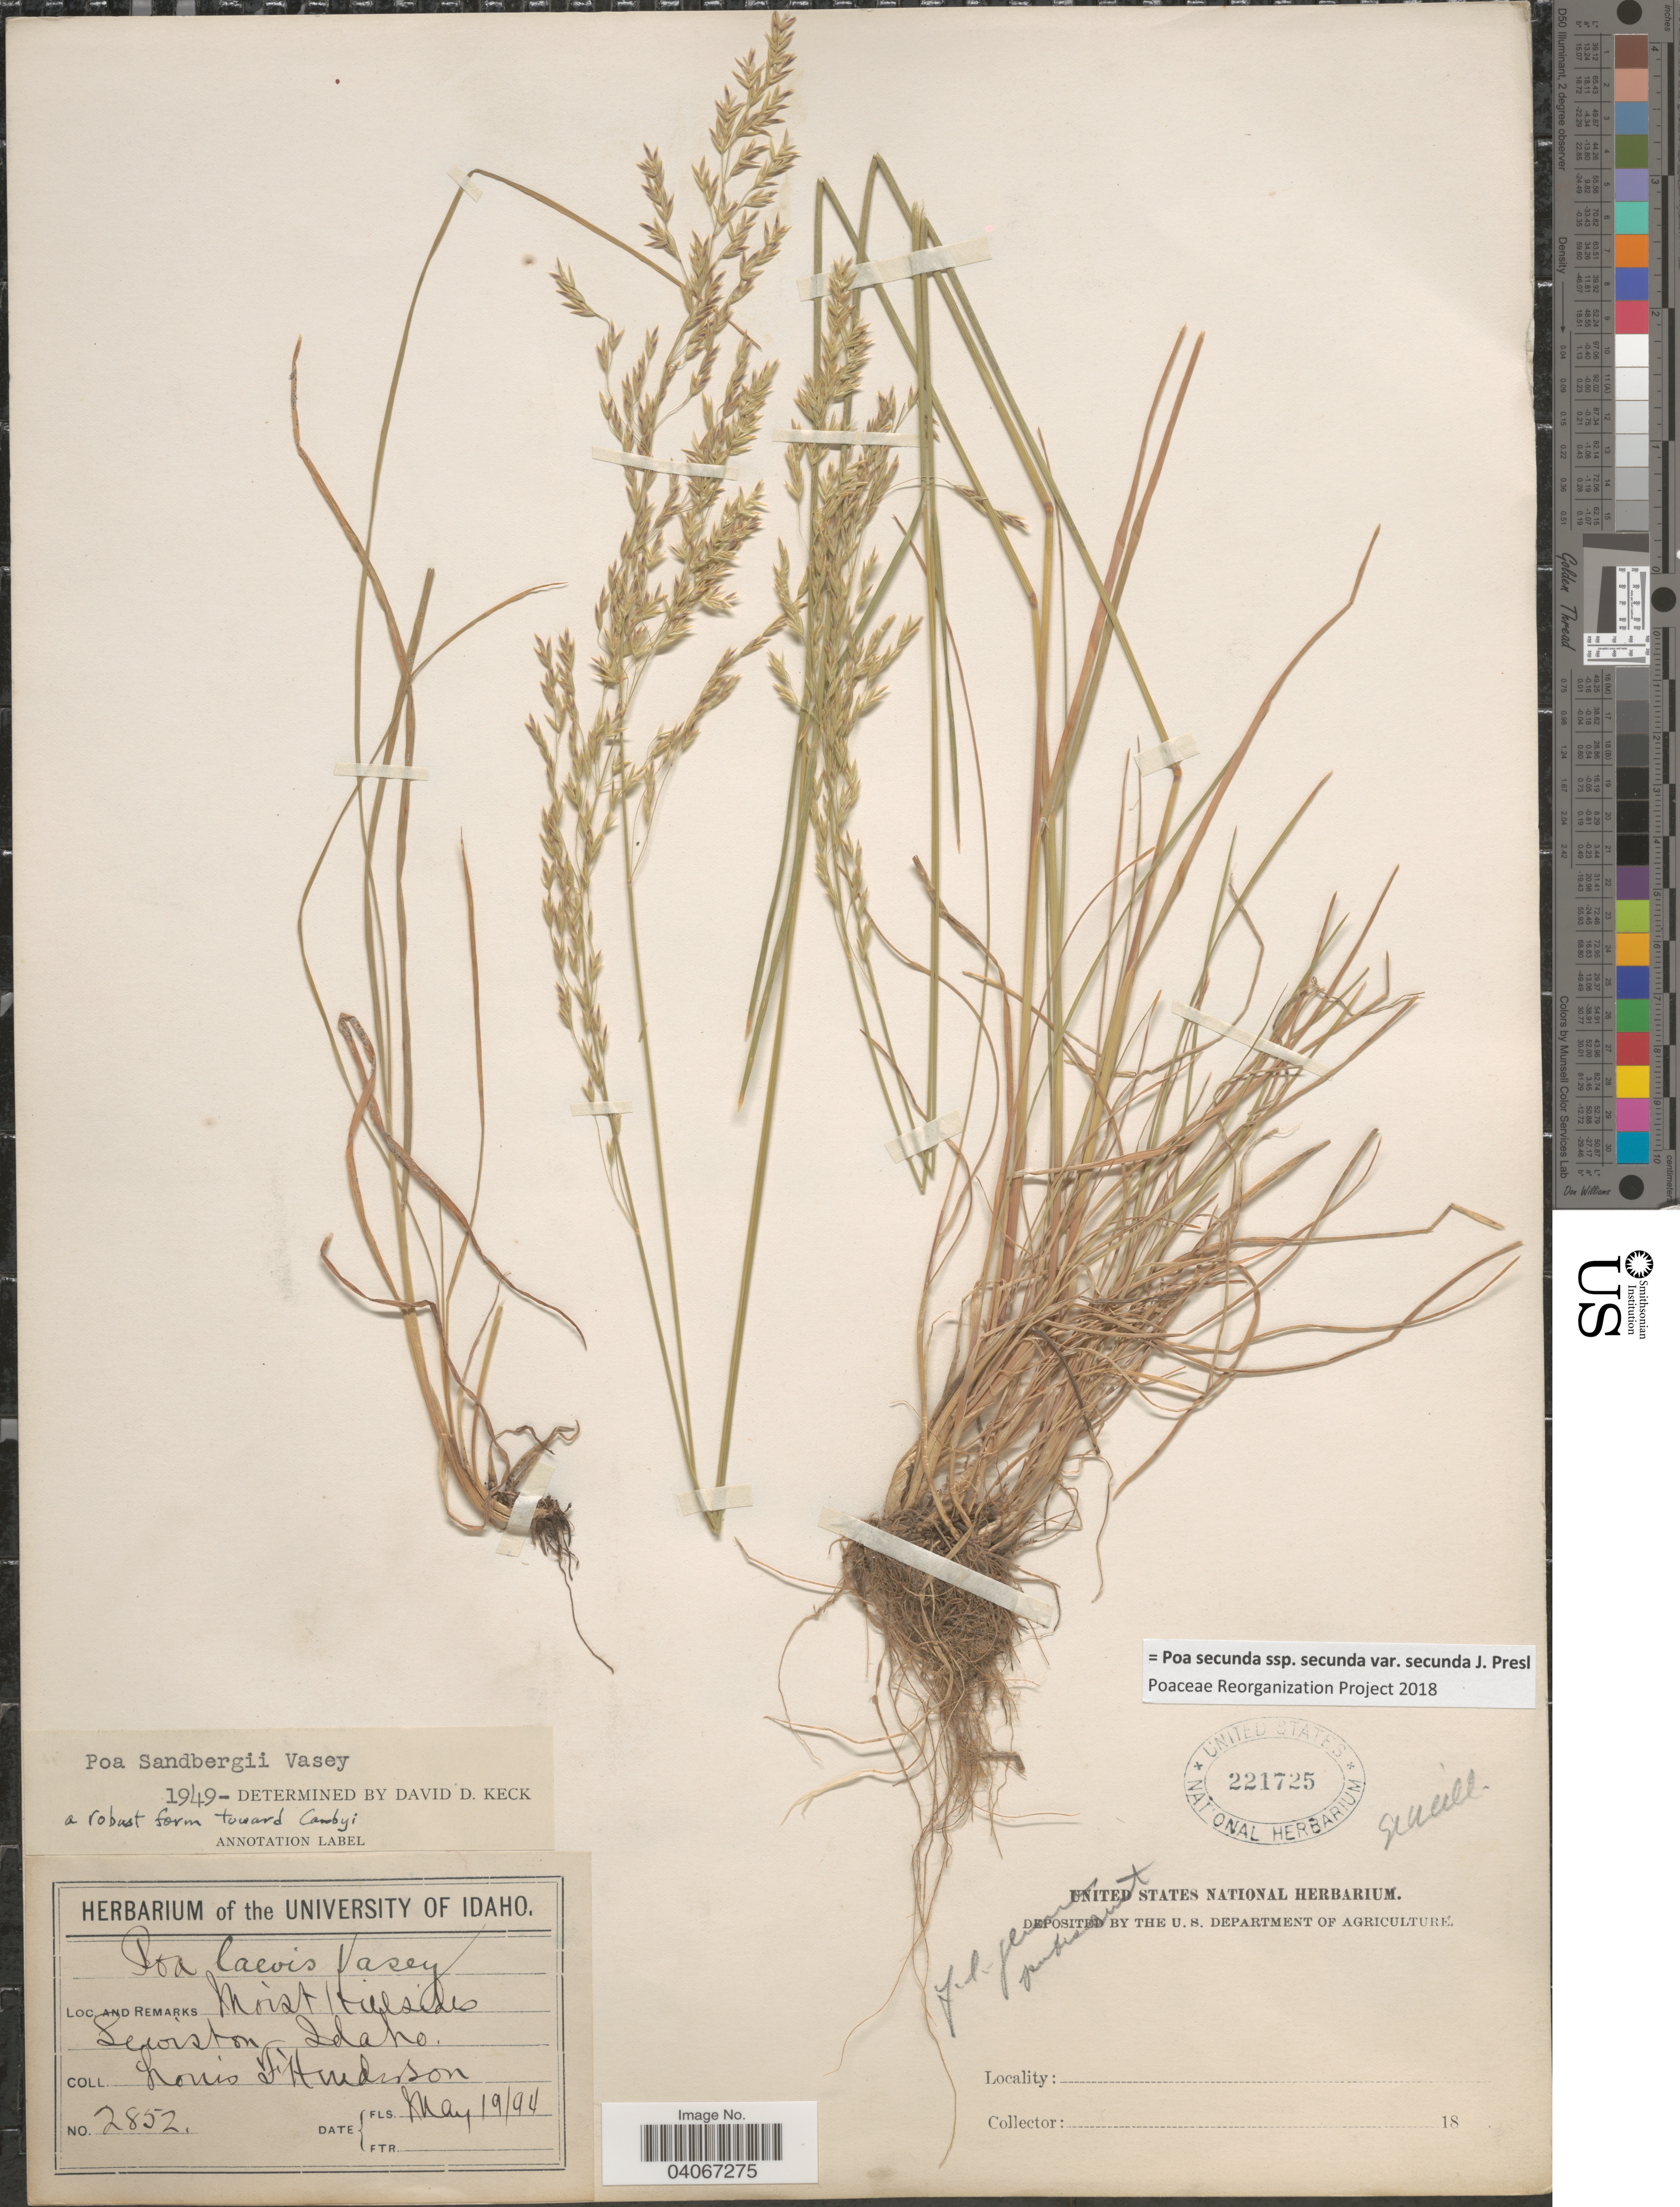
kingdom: Plantae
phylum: Tracheophyta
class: Liliopsida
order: Poales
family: Poaceae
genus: Poa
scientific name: Poa secunda subsp. secunda var. secunda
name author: J. Presl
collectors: L. Henderson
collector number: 2852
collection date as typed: Transcribed d/m/y: 19/5/94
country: United States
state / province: Idaho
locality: Moist Hillsides Lewiston.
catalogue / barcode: US 221725